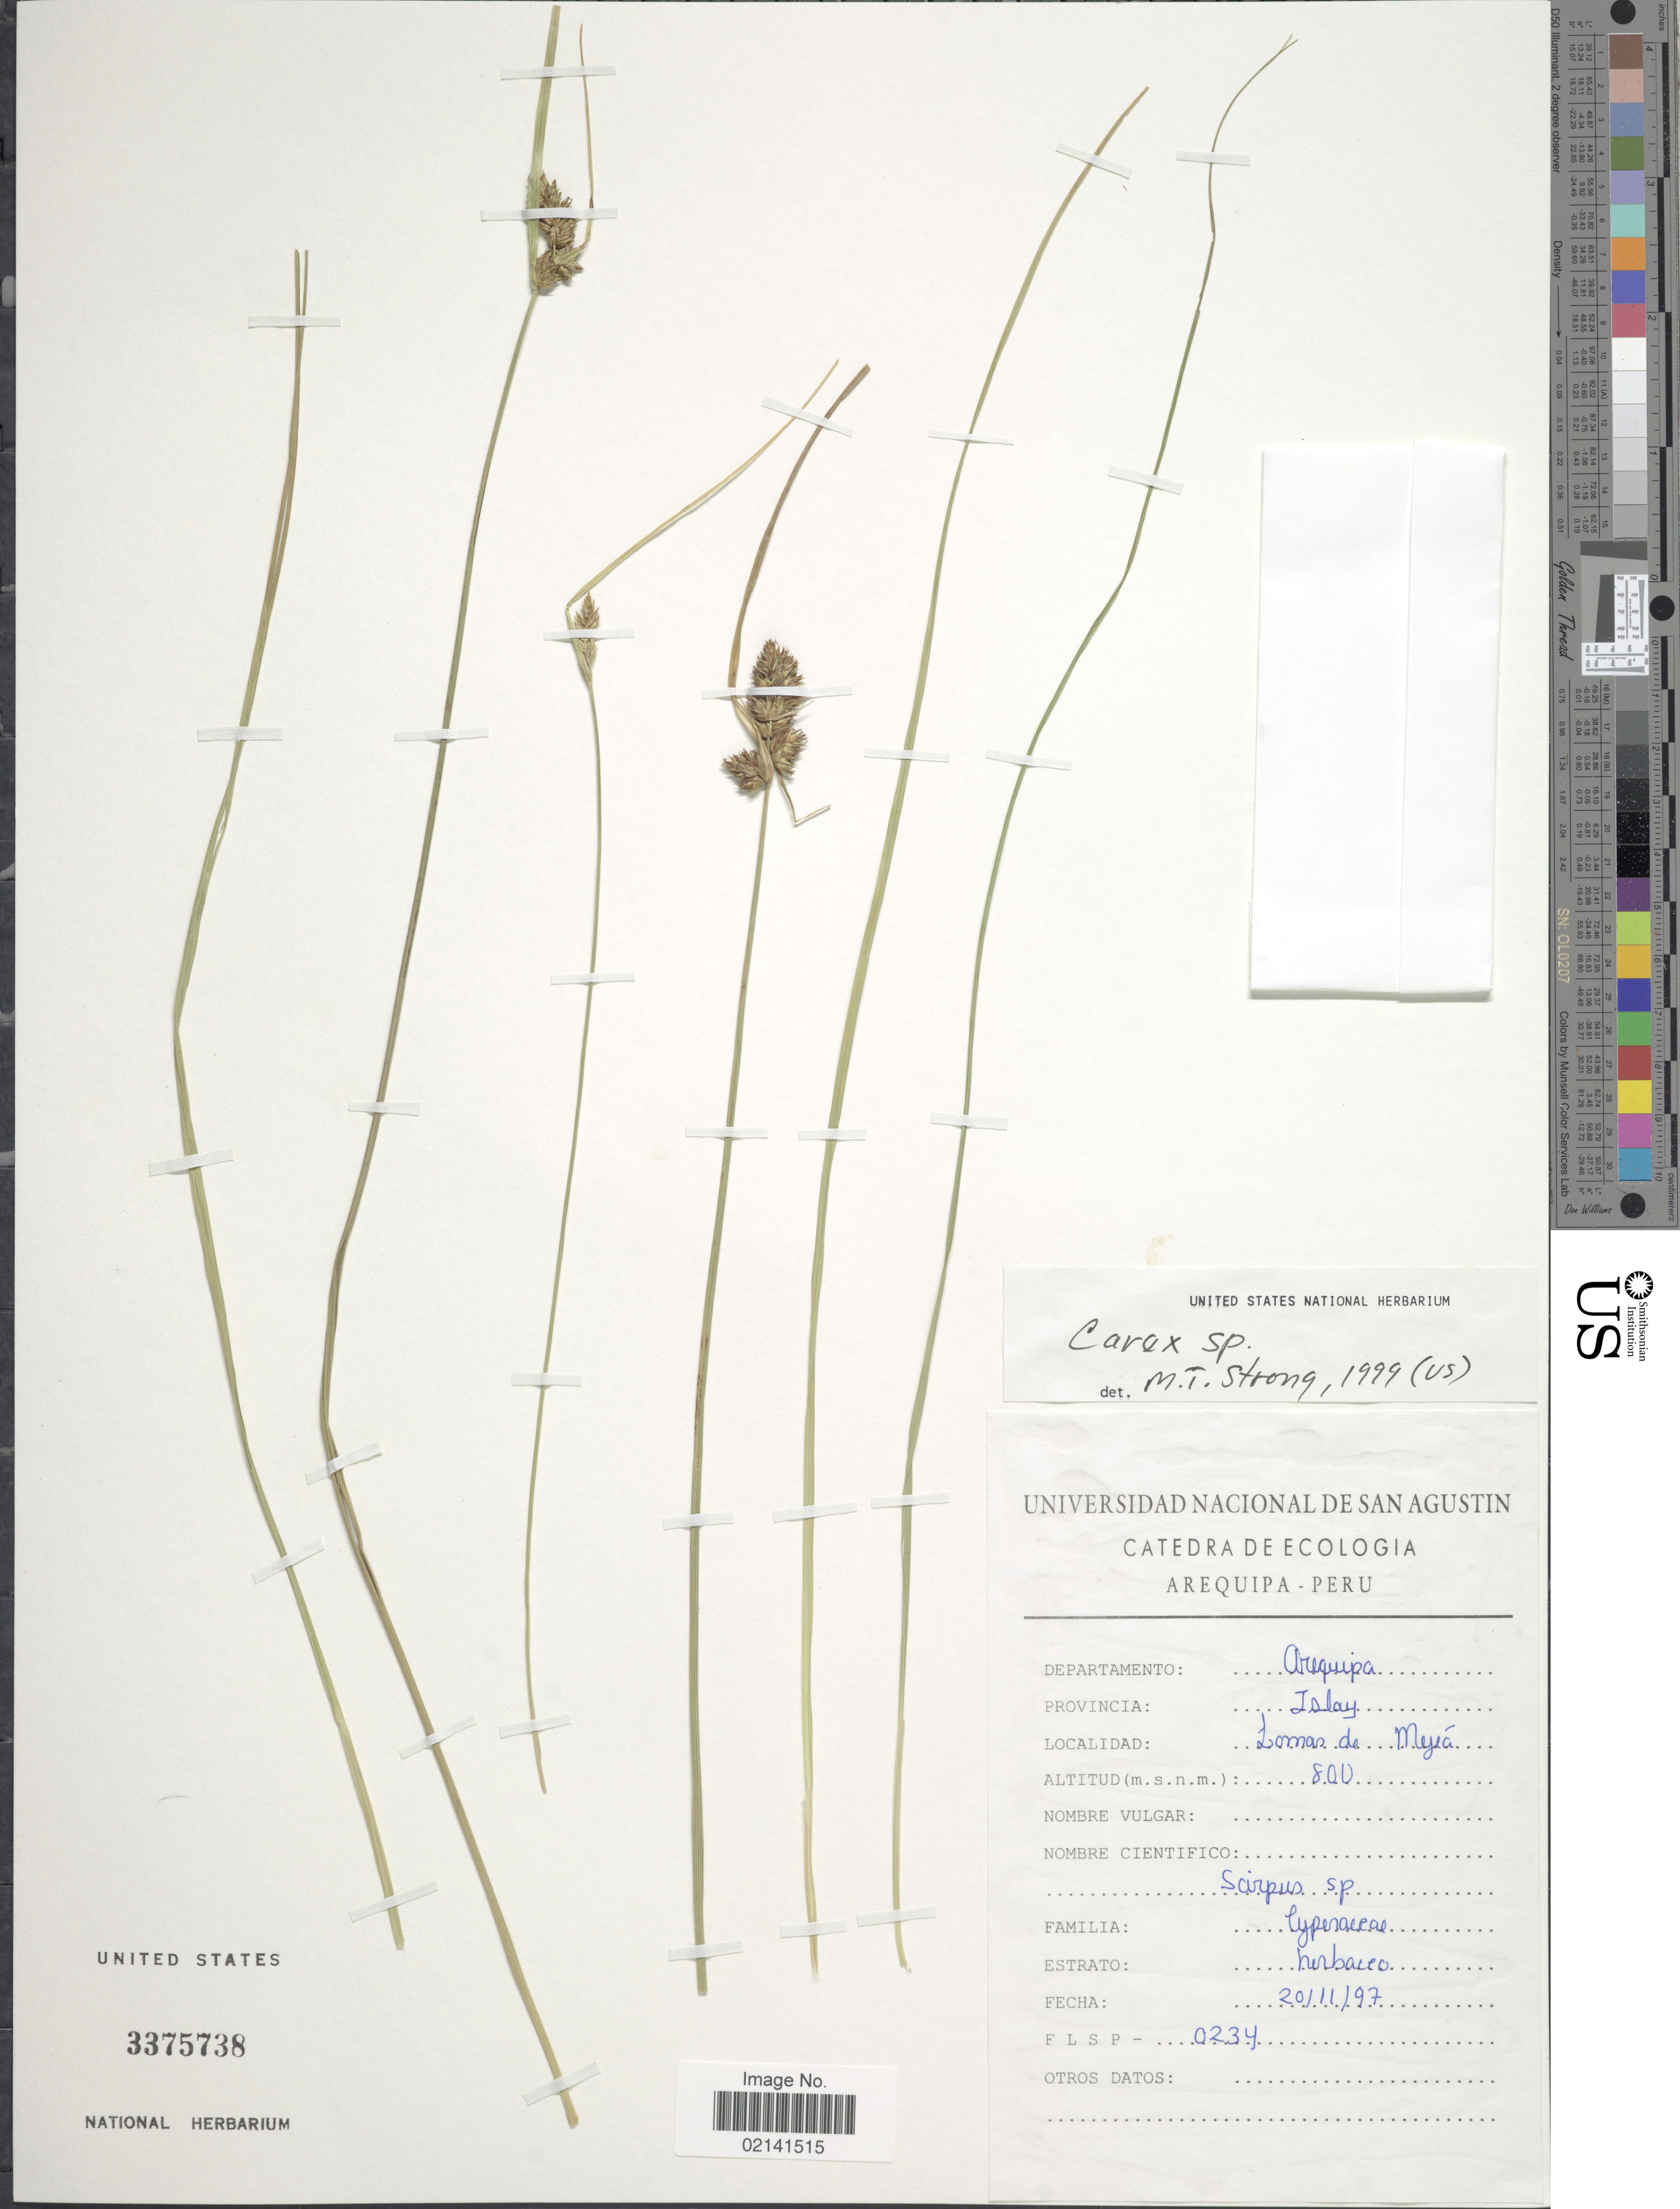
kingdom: Plantae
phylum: Tracheophyta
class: Liliopsida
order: Poales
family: Cyperaceae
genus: Carex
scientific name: Carex bonariensis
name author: Desf. ex Poir.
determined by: Jimnéz-Mejias, Pedro, (UPOS), Universidad Pablo de Olavide (SPAIN)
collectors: Universidad Nacional de San Agustin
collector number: FLSP-0234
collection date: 1997-11-20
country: Peru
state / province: Arequipa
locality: Provincia: Islay, Lomas de Mejía,.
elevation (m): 800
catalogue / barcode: US 3375738